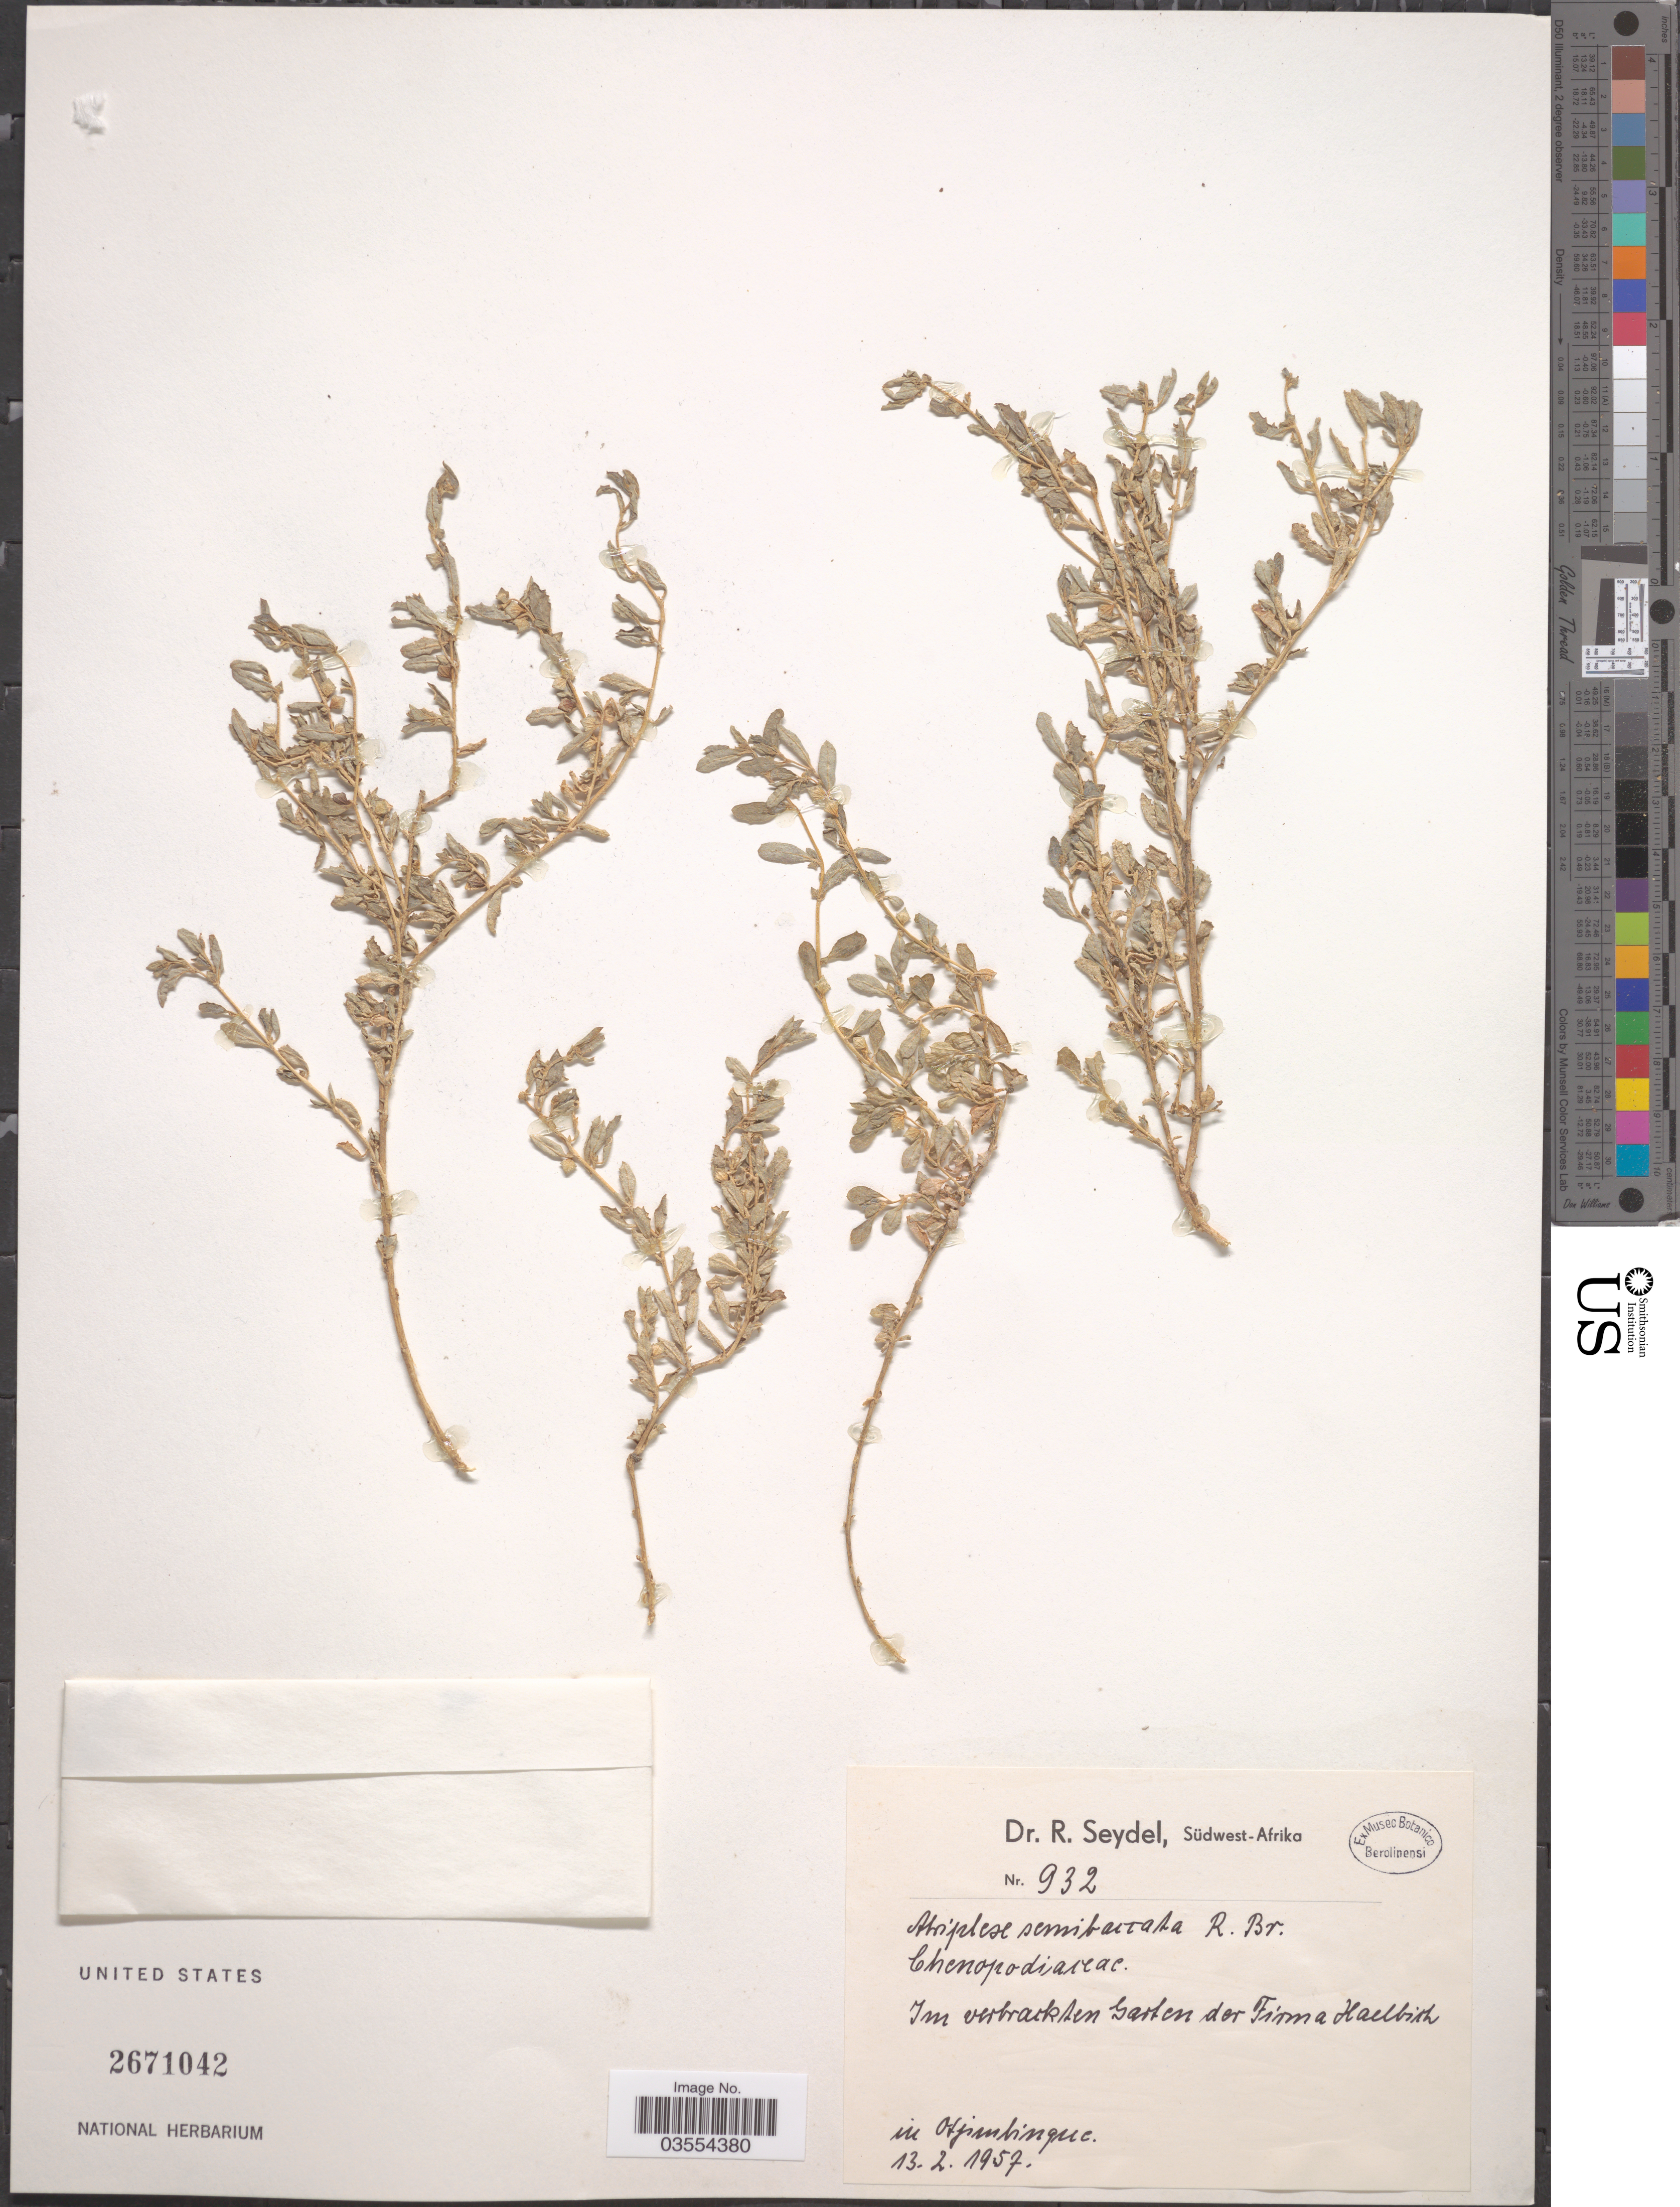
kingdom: Plantae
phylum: Tracheophyta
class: Magnoliopsida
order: Caryophyllales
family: Amaranthaceae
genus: Atriplex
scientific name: Atriplex semibaccata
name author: R. Br.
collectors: R. Seydel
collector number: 932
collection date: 1957-02-13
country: Namibia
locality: Südwest-Afrika. Im verbrackten Garten der Firma Hallbich. In Otjimbingue.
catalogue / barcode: US 2671042